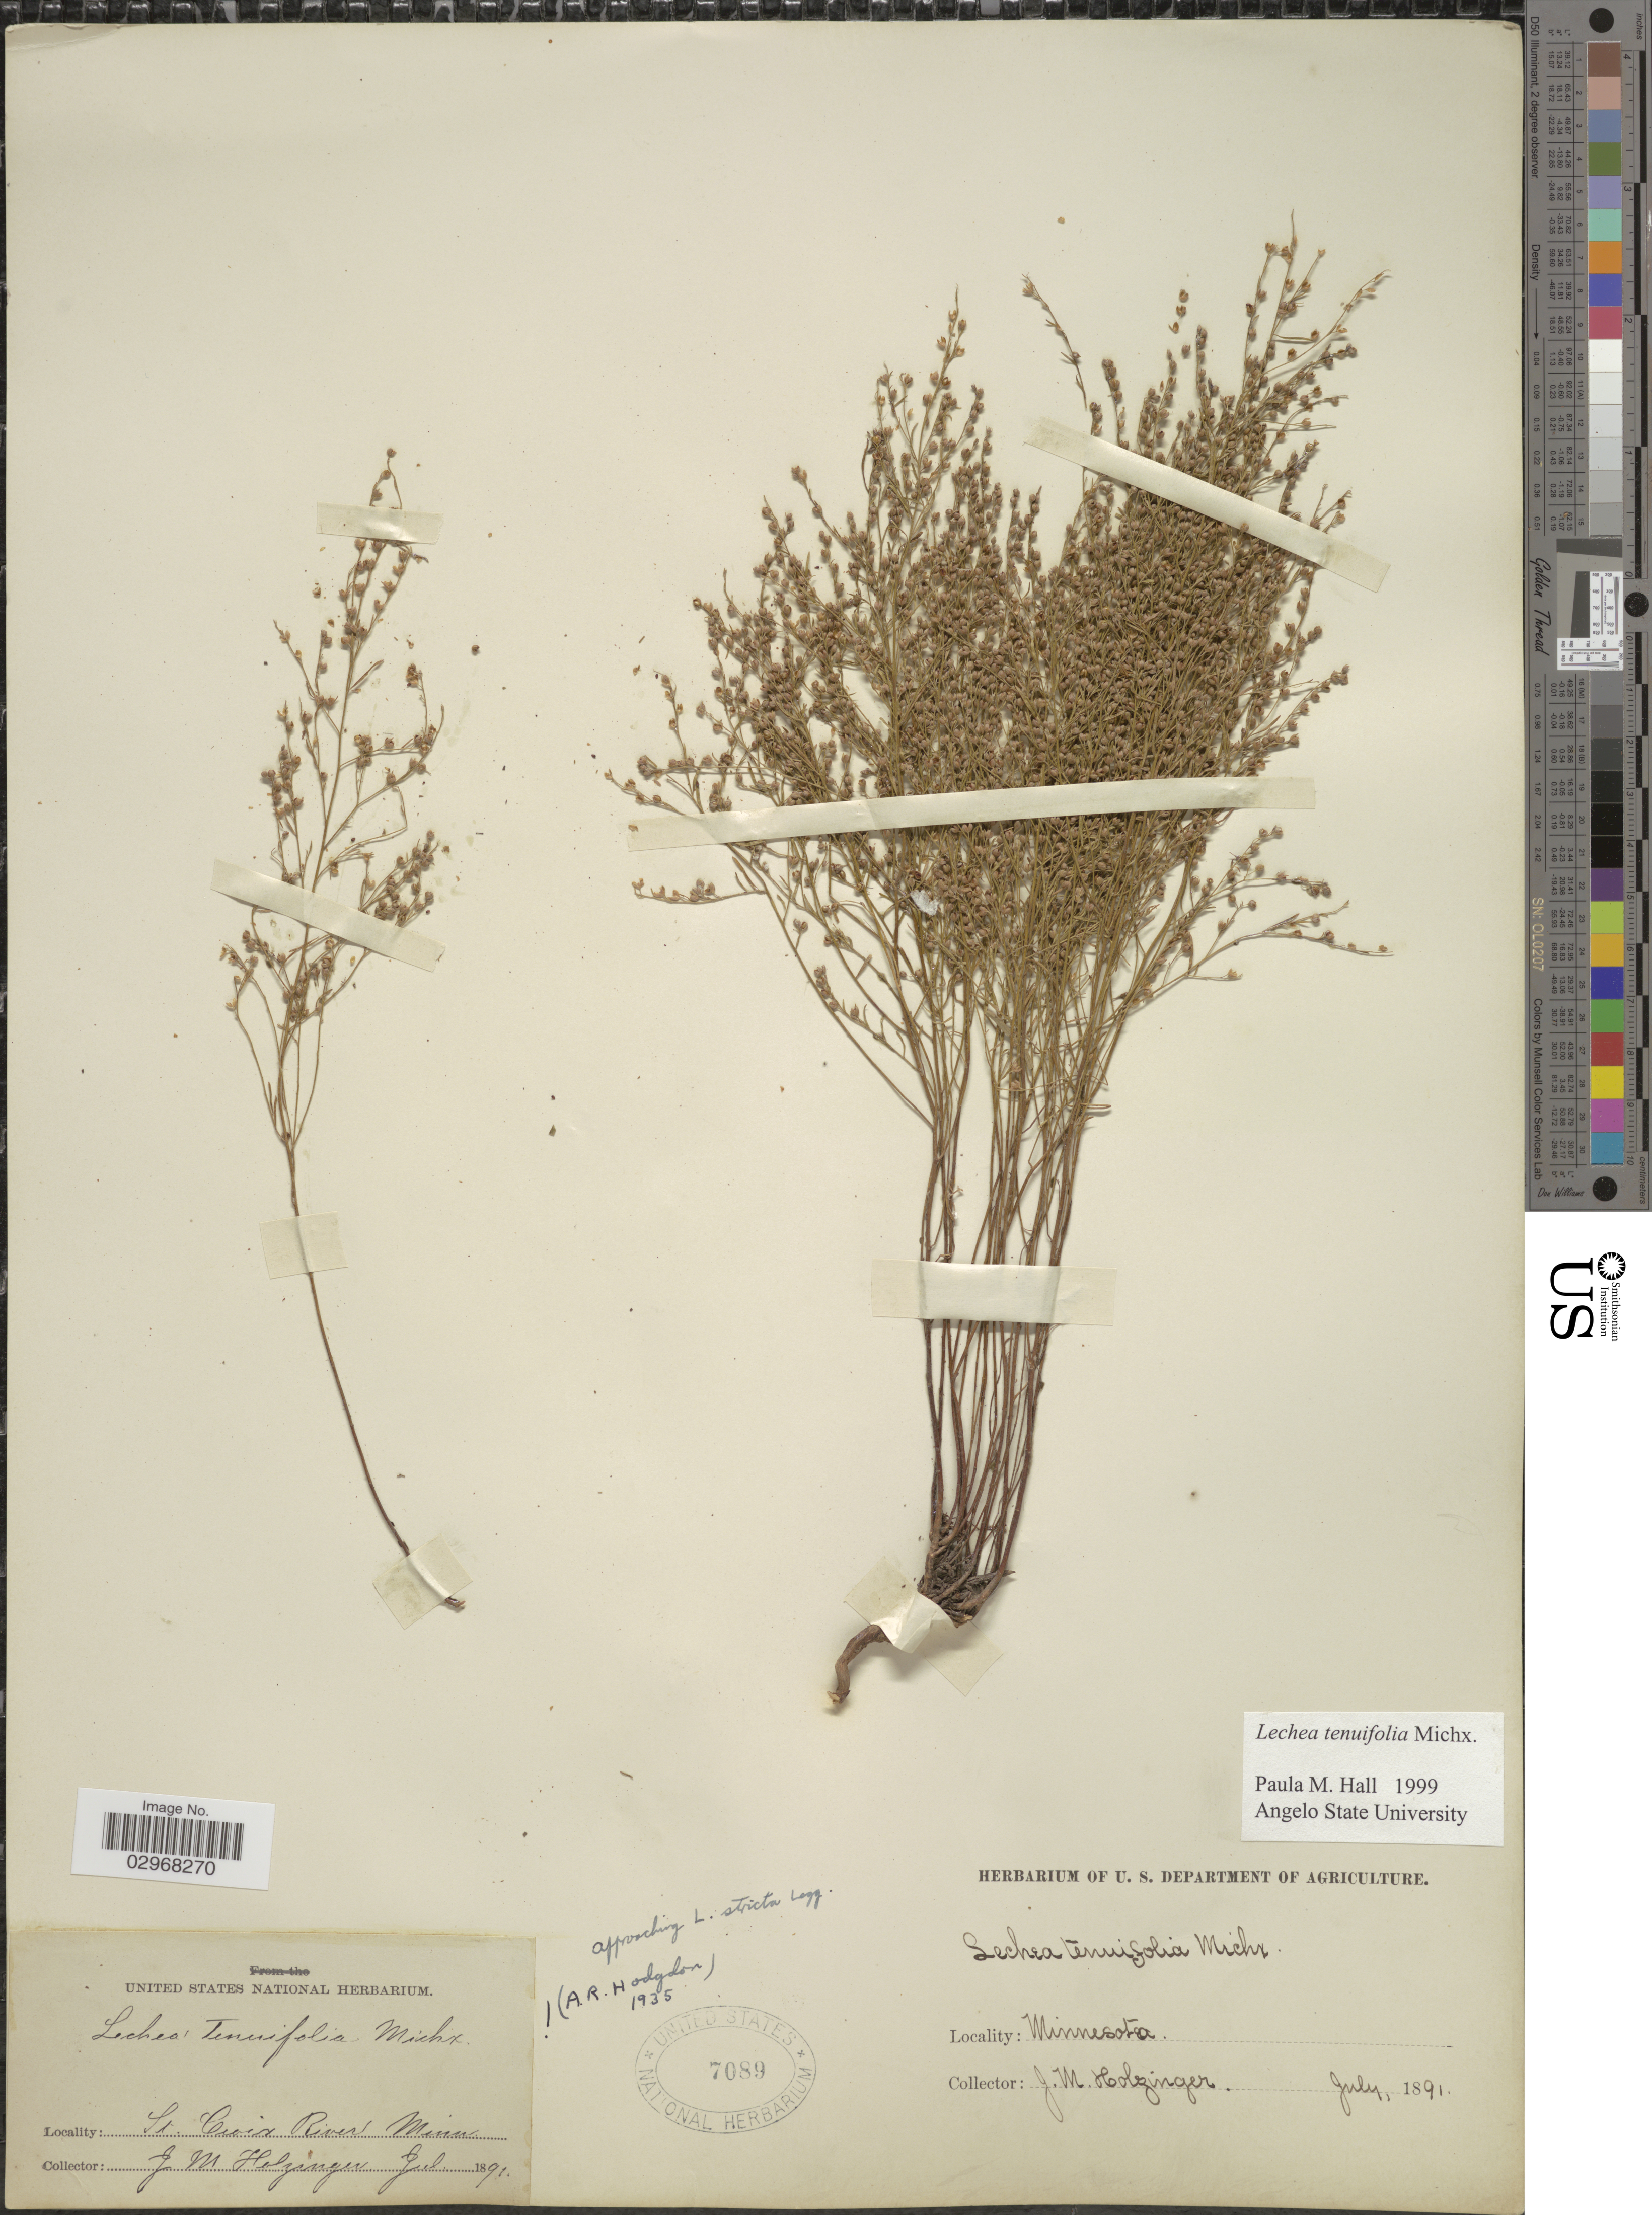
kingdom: Plantae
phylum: Tracheophyta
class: Magnoliopsida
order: Malvales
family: Cistaceae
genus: Lechea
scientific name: Lechea tenuifolia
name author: Michx.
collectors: J. M. Holzinger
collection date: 1891-07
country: United States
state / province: Minnesota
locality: St. Croix River.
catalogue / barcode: US 7089